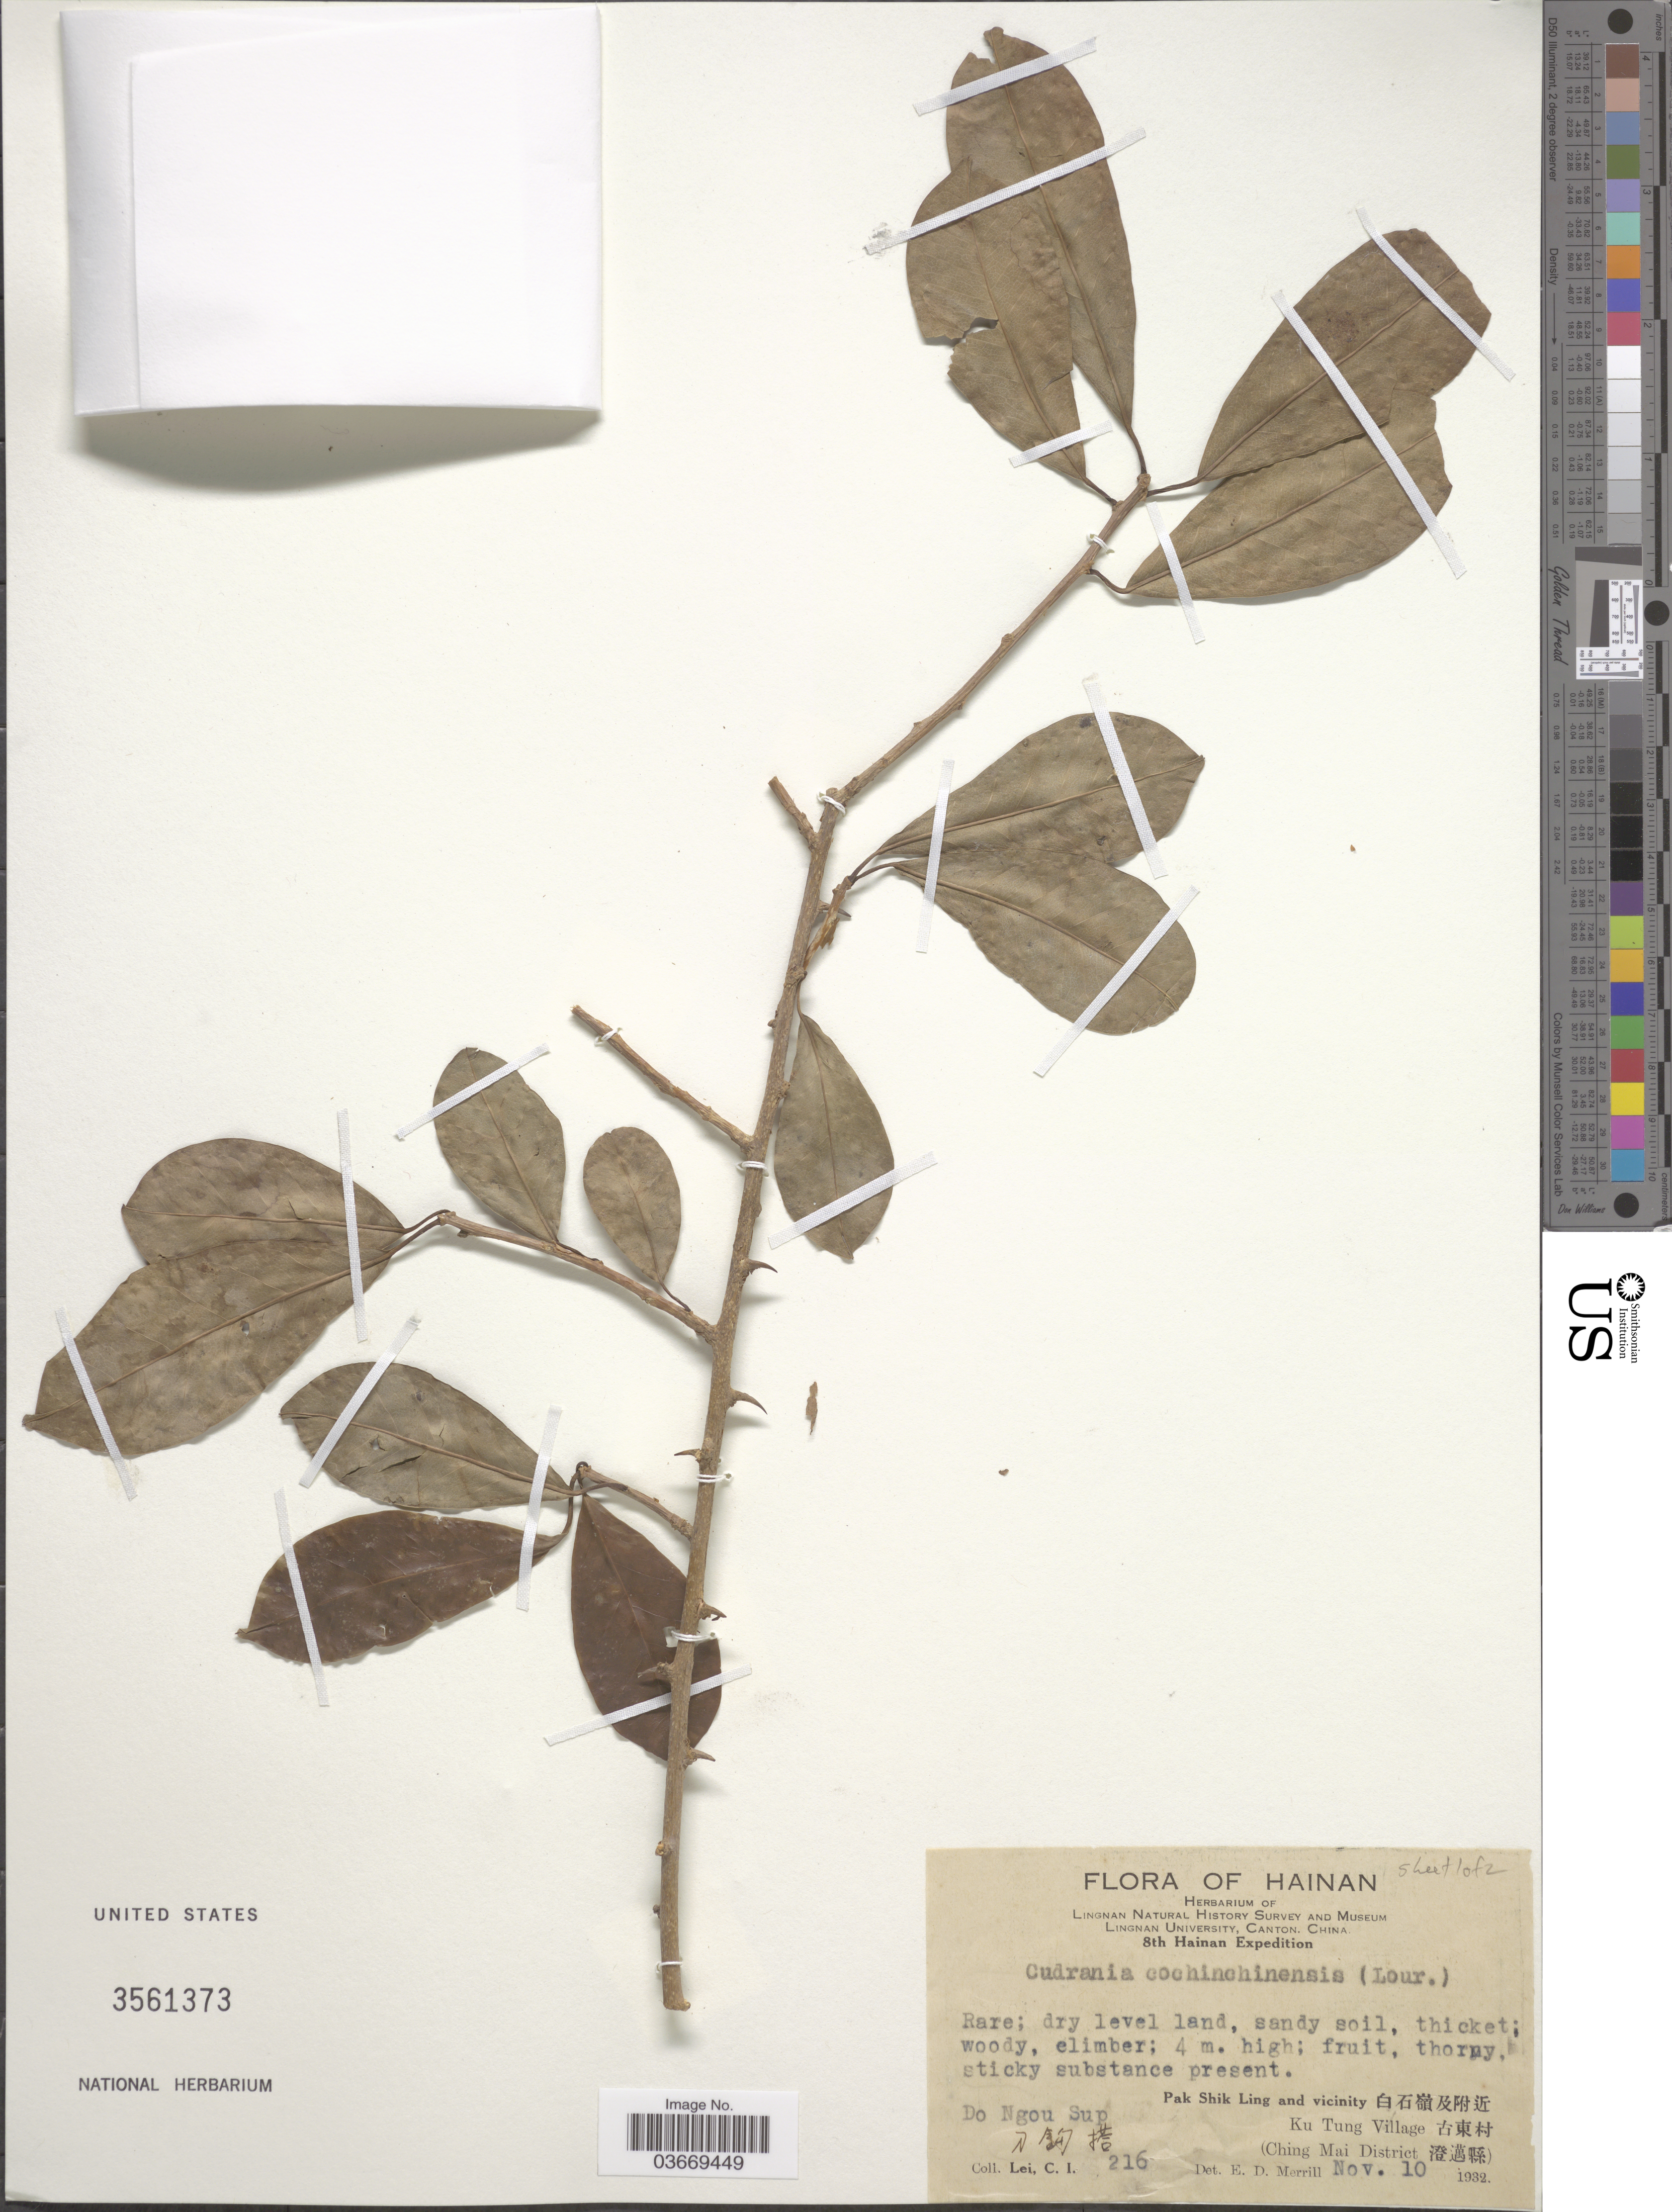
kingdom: Plantae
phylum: Tracheophyta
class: Magnoliopsida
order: Rosales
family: Moraceae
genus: Maclura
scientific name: Maclura cochinchinensis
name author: (Lour.) Corner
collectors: C. I. Lei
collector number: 216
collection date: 1932-11-10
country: China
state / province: Hainan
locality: Pak Shik Ling and vicinity X. Ku Tung Village X, (Ching Mai District X). Do Ngou Sup.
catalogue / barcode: US 3561373